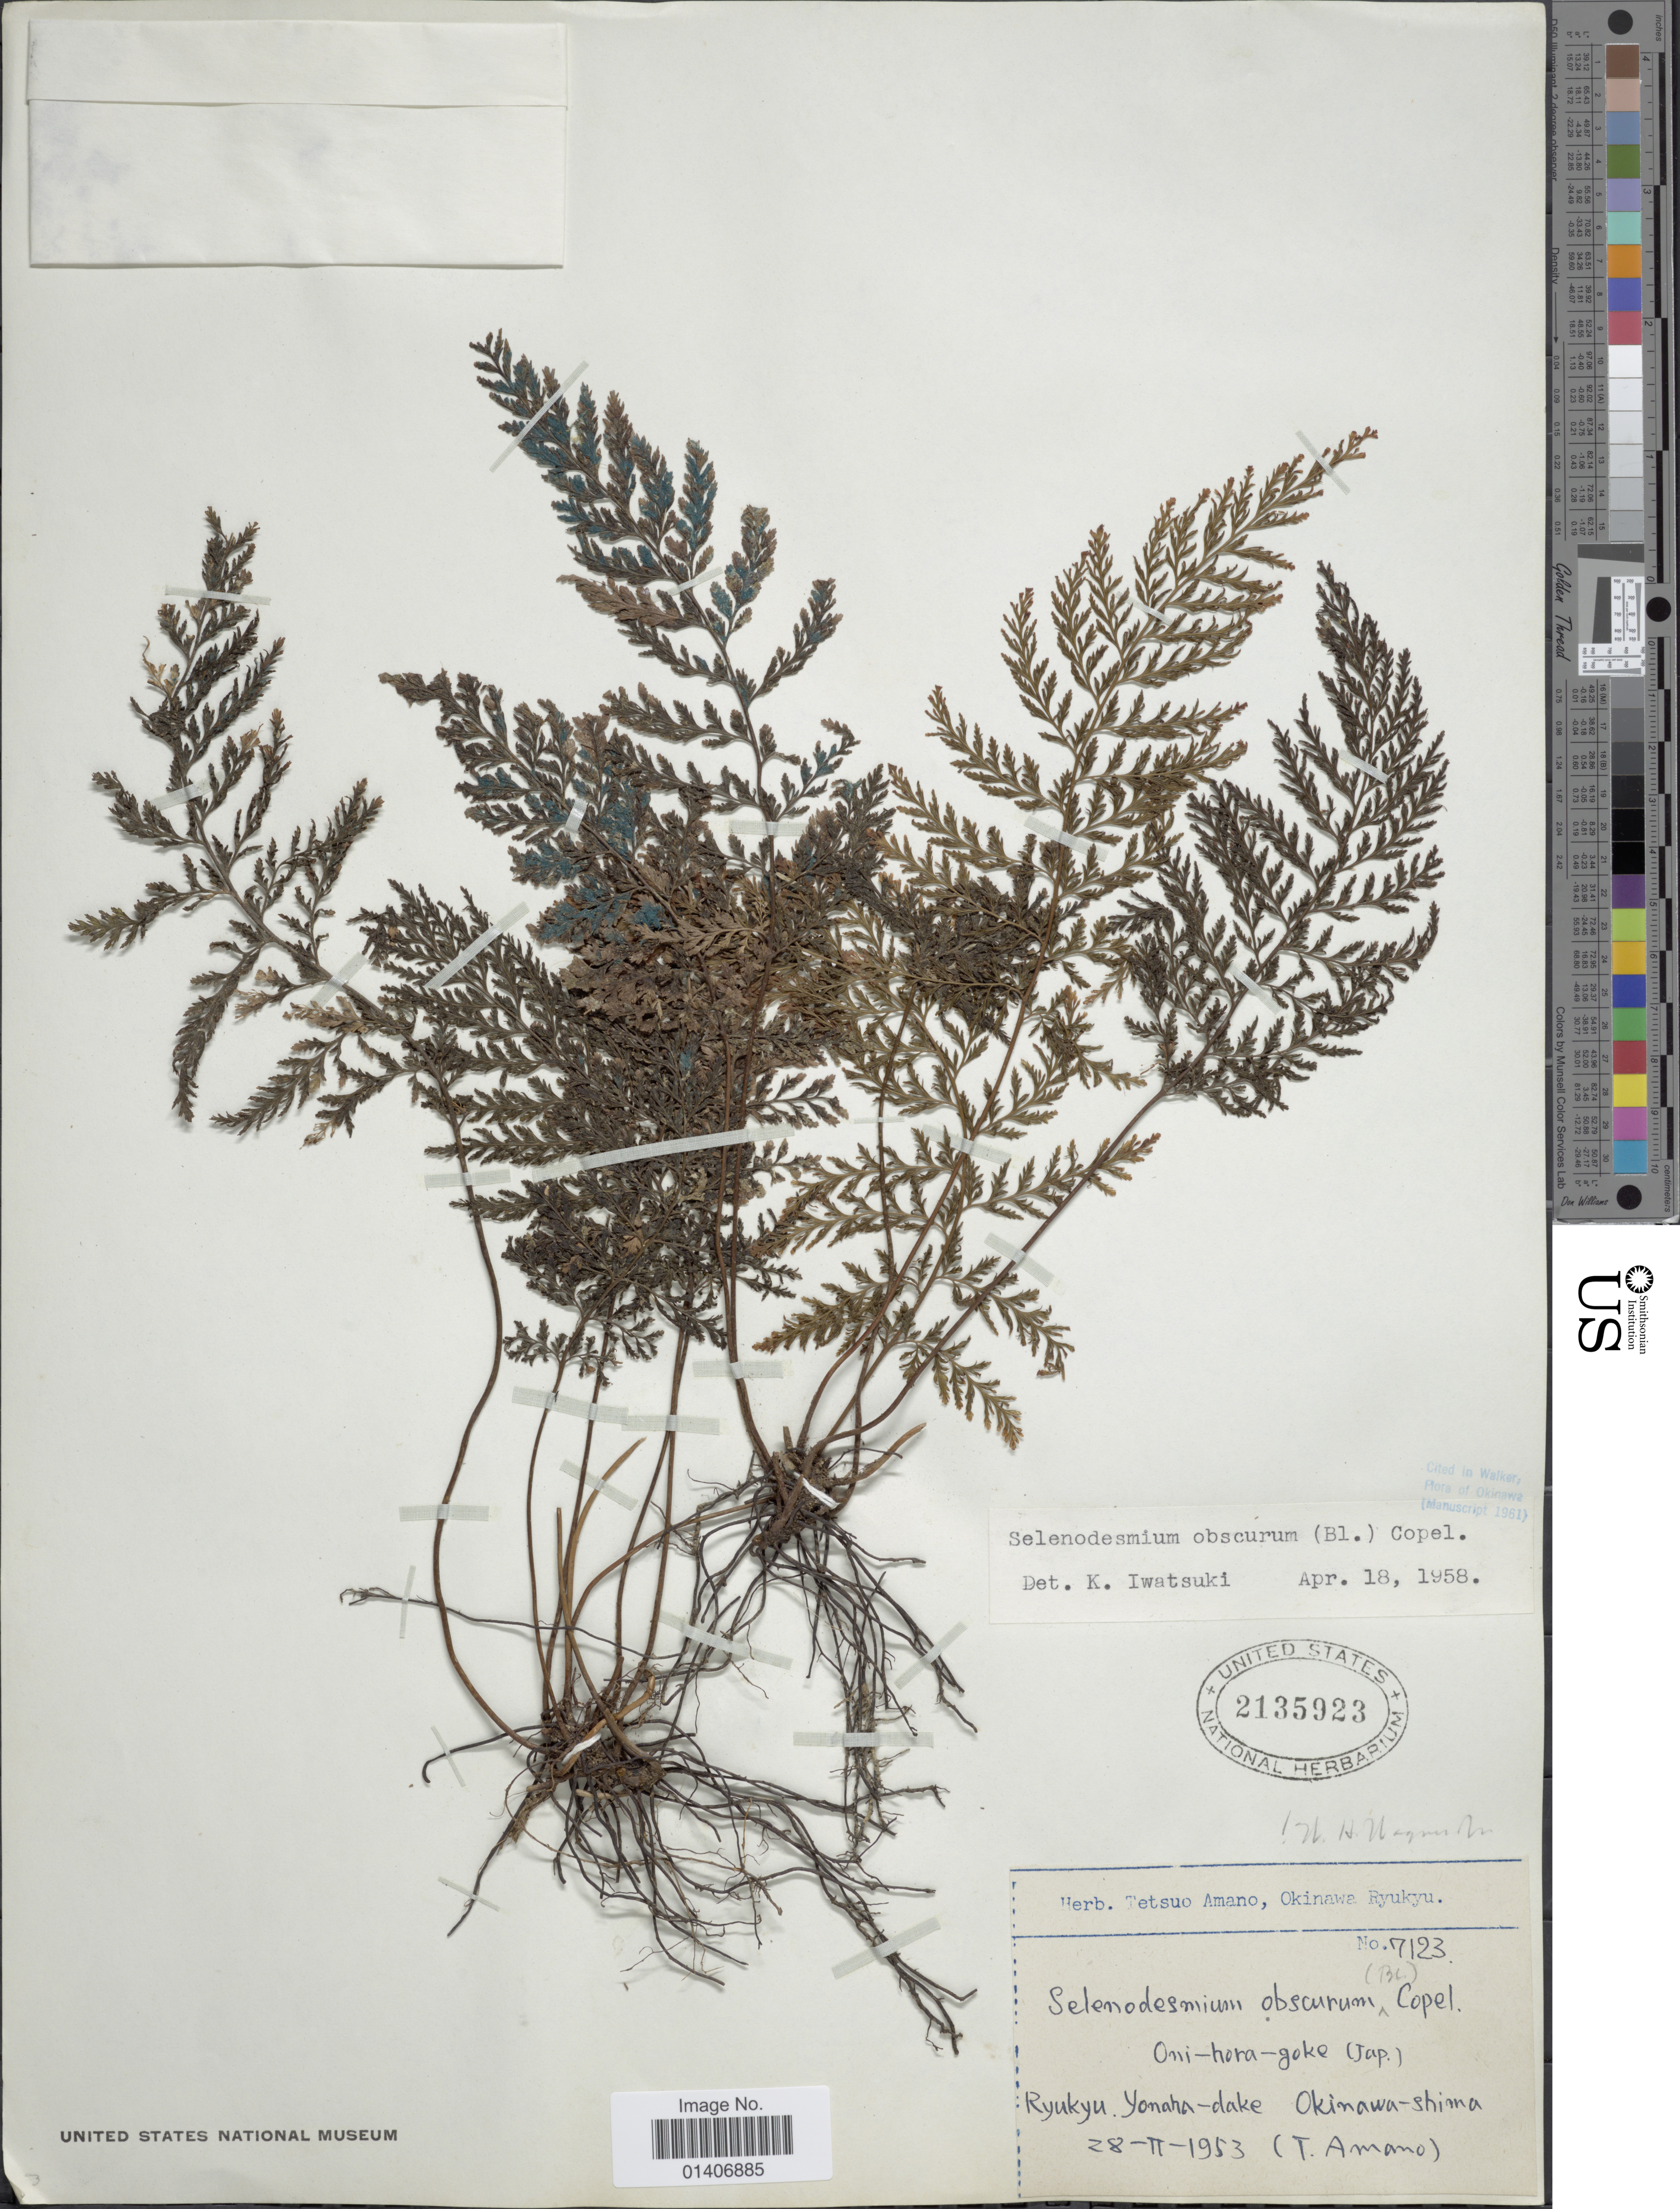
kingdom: Plantae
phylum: Tracheophyta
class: Polypodiopsida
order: Hymenophyllales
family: Hymenophyllaceae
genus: Abrodictyum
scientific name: Abrodictyum obscurum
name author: (Blume) Ebihara & K. Iwats.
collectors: T. Amano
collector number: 7123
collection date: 1953-02-28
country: Japan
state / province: Okinawa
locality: Ryukyu, Yonaha-dake, Okinawa-shima.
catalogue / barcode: US 2135923